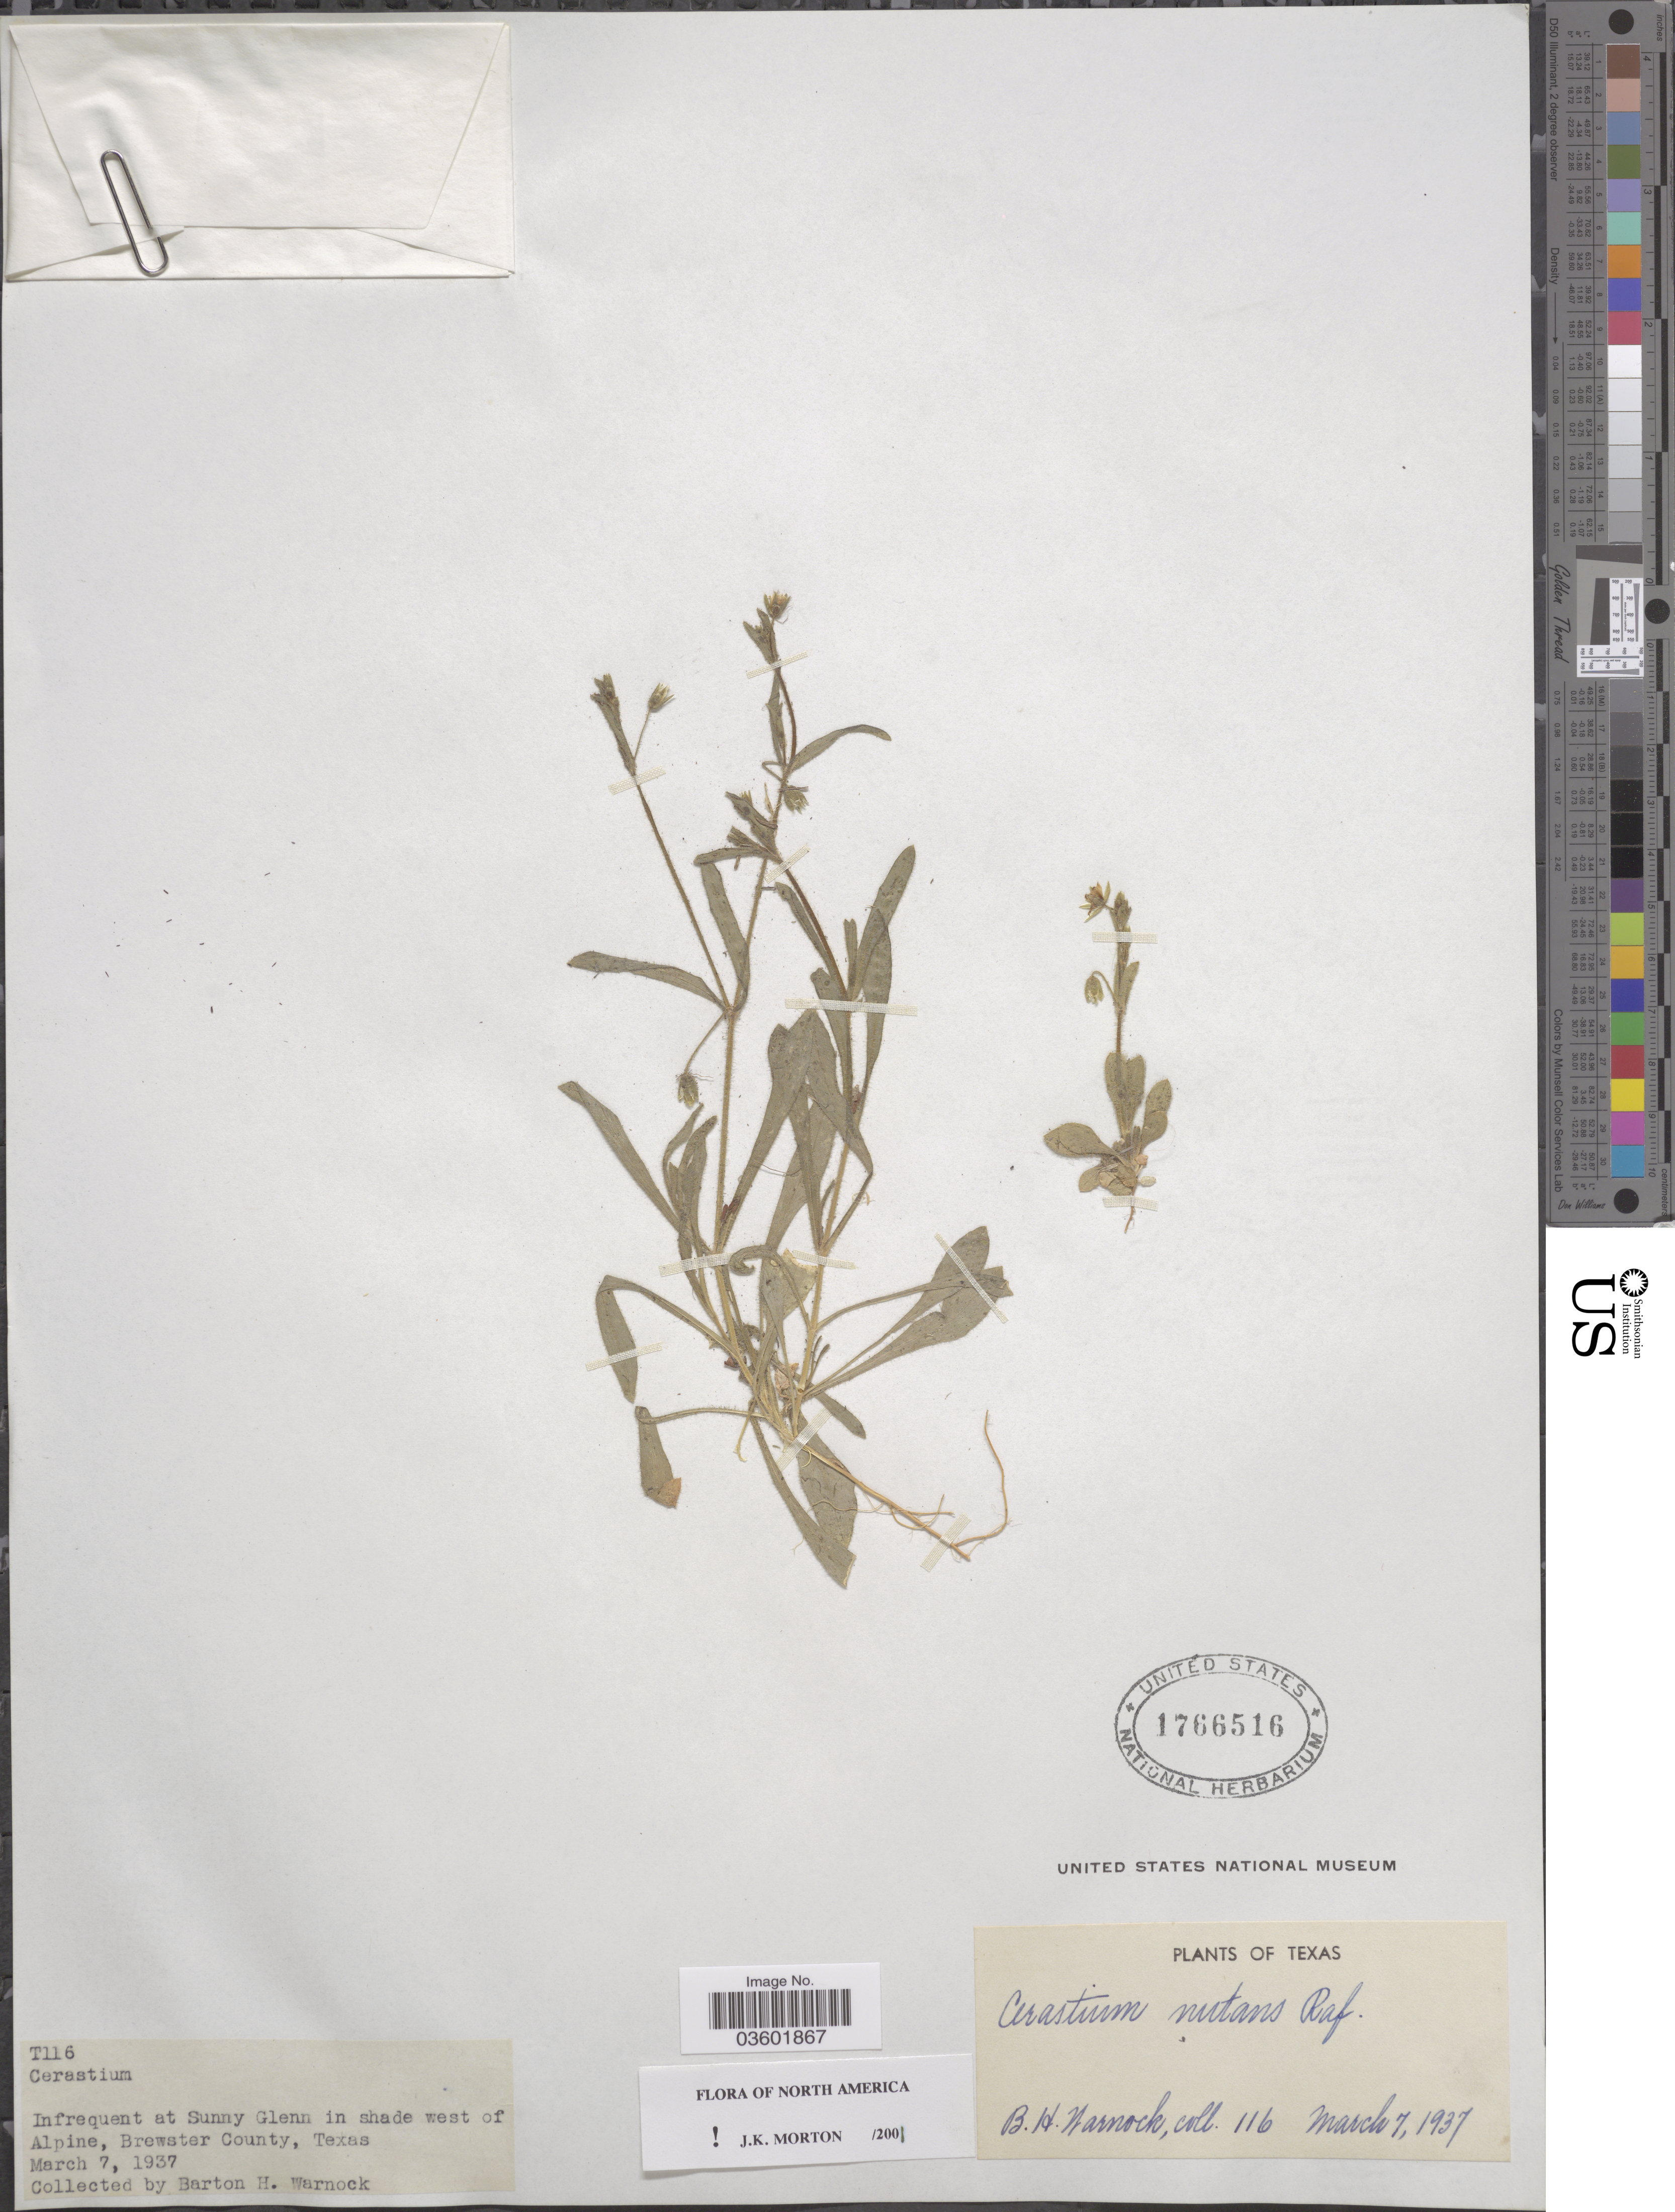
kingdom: Plantae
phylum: Tracheophyta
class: Magnoliopsida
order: Caryophyllales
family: Caryophyllaceae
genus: Cerastium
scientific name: Cerastium nutans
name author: Raf.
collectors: B. H. Warnock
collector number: T116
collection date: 1937-03-07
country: United States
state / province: Texas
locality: At Sunny Glenn in shade west of Alpine, Brewster County.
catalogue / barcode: US 1766516